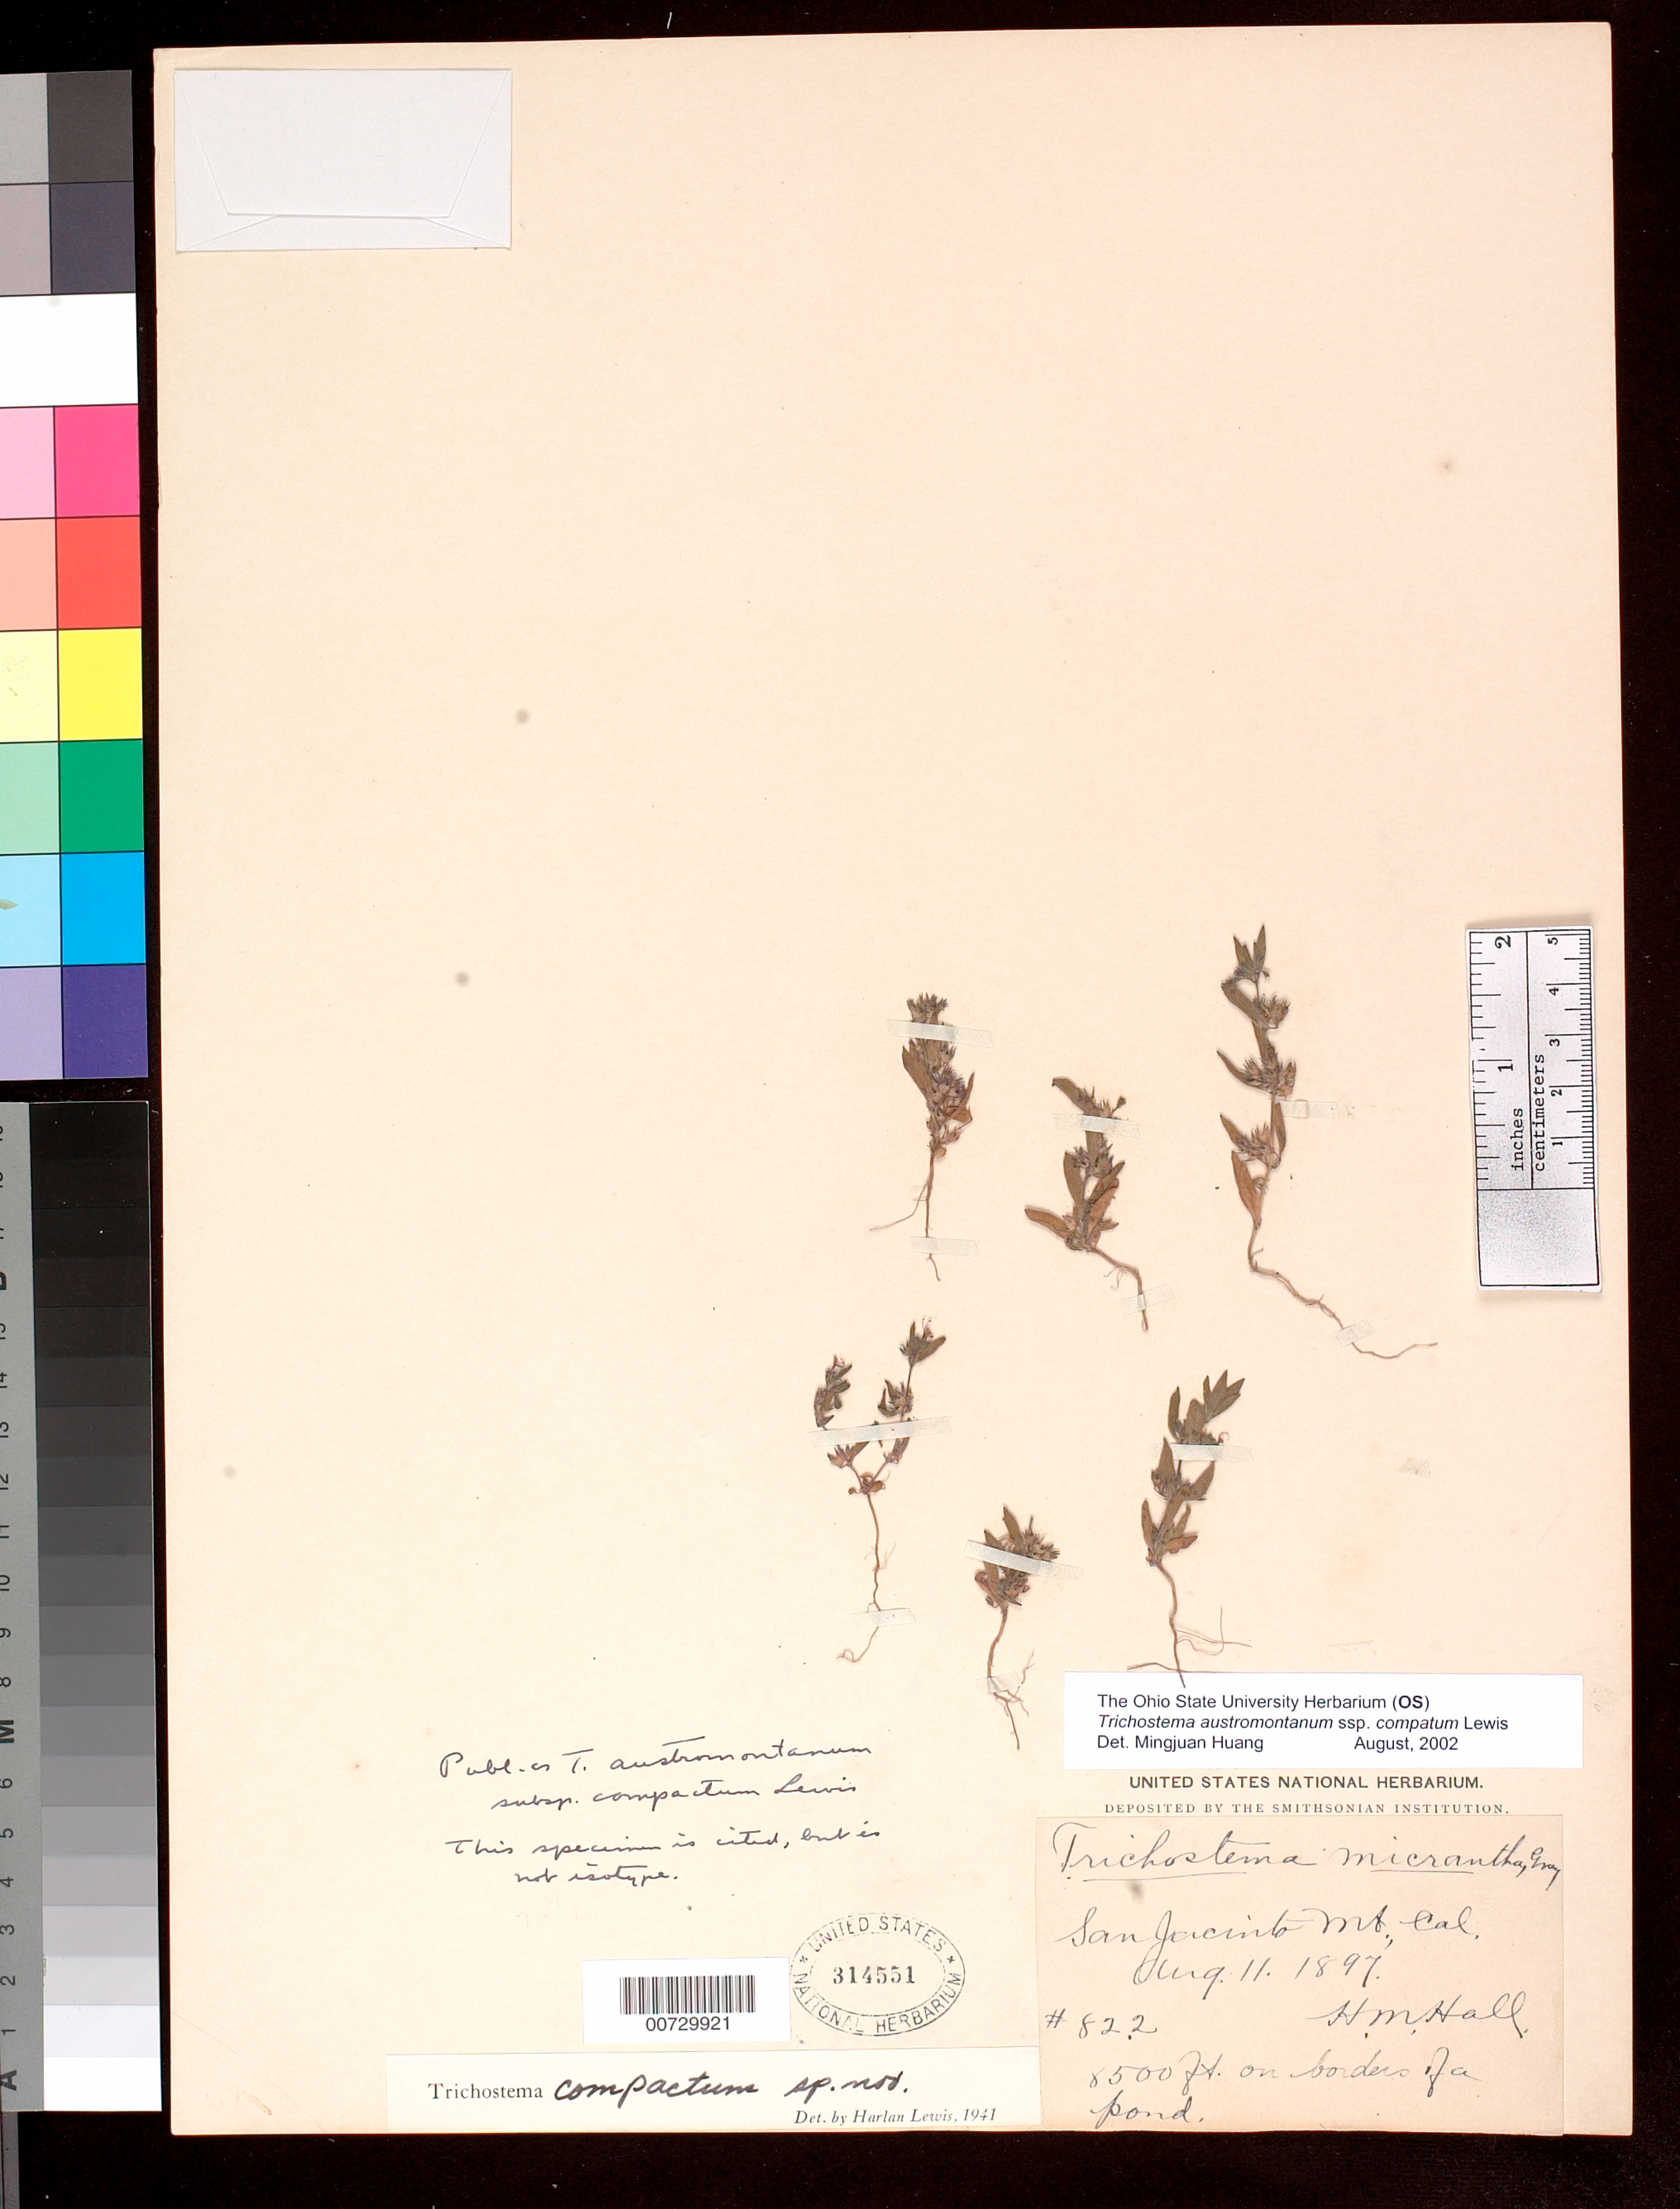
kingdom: Plantae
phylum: Tracheophyta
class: Magnoliopsida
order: Lamiales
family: Lamiaceae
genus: Trichostema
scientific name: Trichostema austromontanum subsp. compactum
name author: F. H. Lewis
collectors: H. M. Hall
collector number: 822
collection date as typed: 11 Aug 1897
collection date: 1897-08-11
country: United States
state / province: California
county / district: Riverside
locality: San Jacinto Mts.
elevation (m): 2591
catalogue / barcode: US 314551